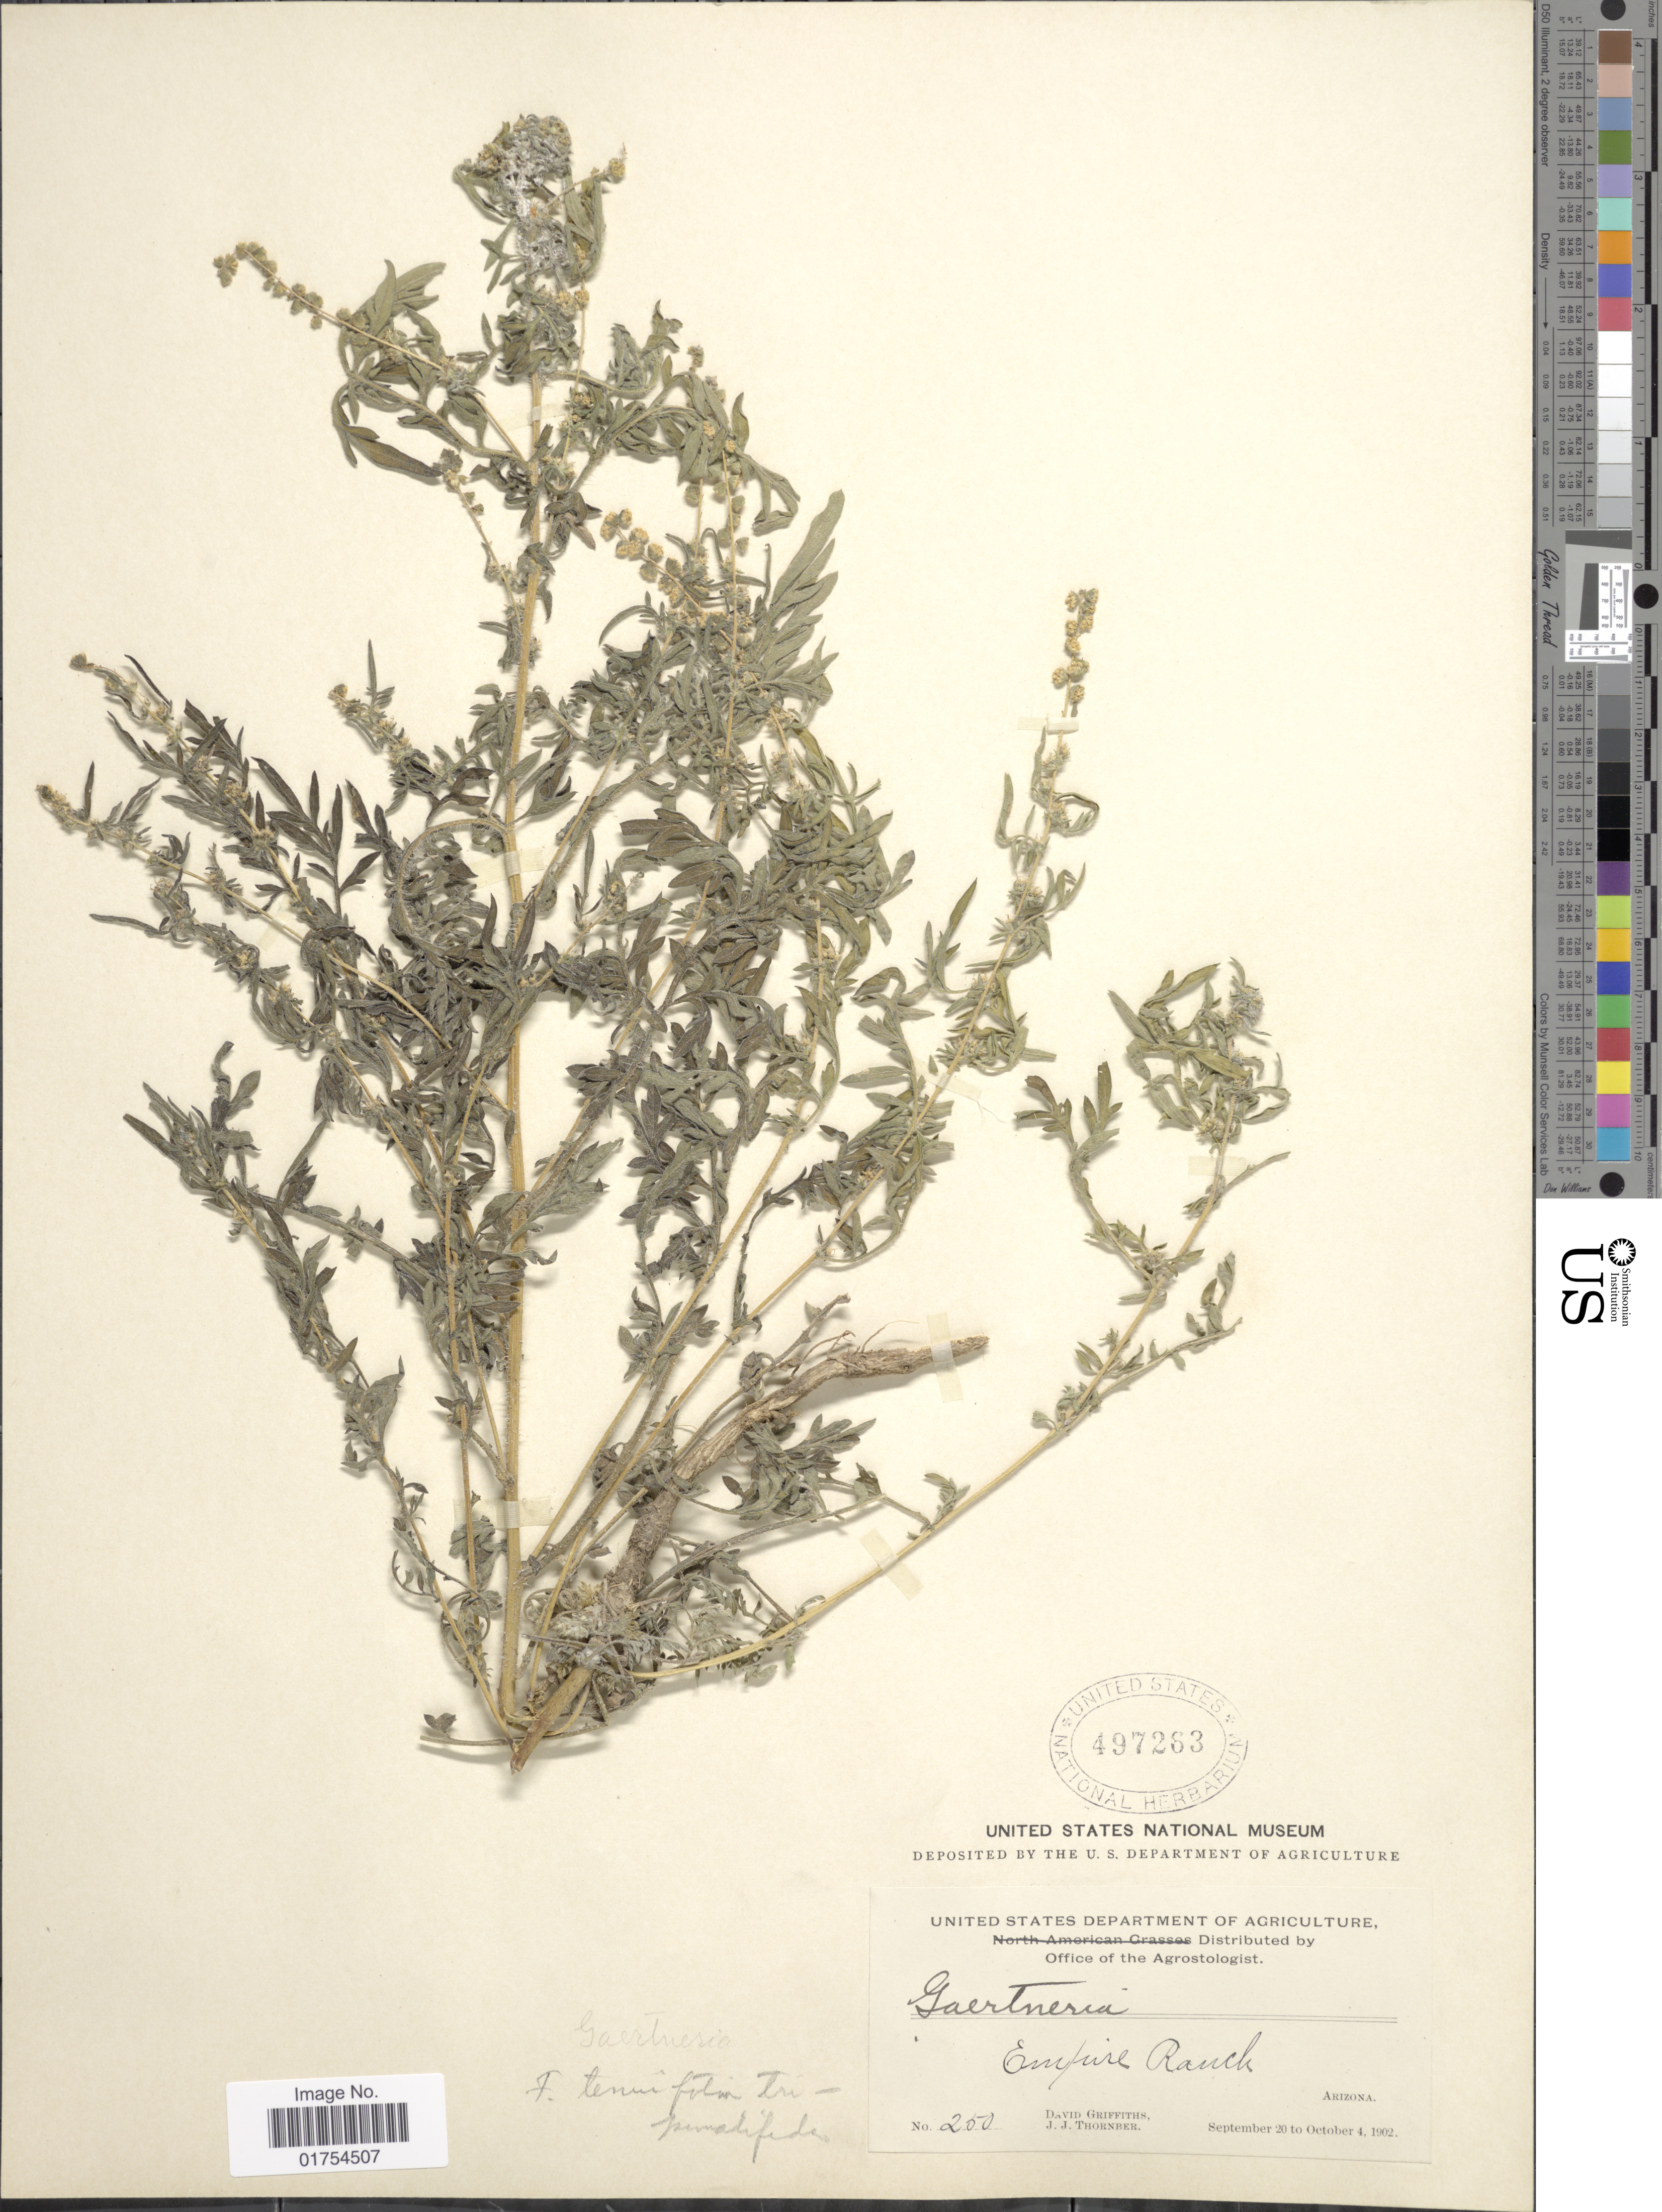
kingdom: Plantae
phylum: Tracheophyta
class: Magnoliopsida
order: Asterales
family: Asteraceae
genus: Franseria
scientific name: Franseria confertiflora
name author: (DC.) Rydb.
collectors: D. Griffiths & J. Thornber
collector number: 250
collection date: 1902-09-20/1902-10-04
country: United States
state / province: Arizona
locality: Empire Ranch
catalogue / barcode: US 497263